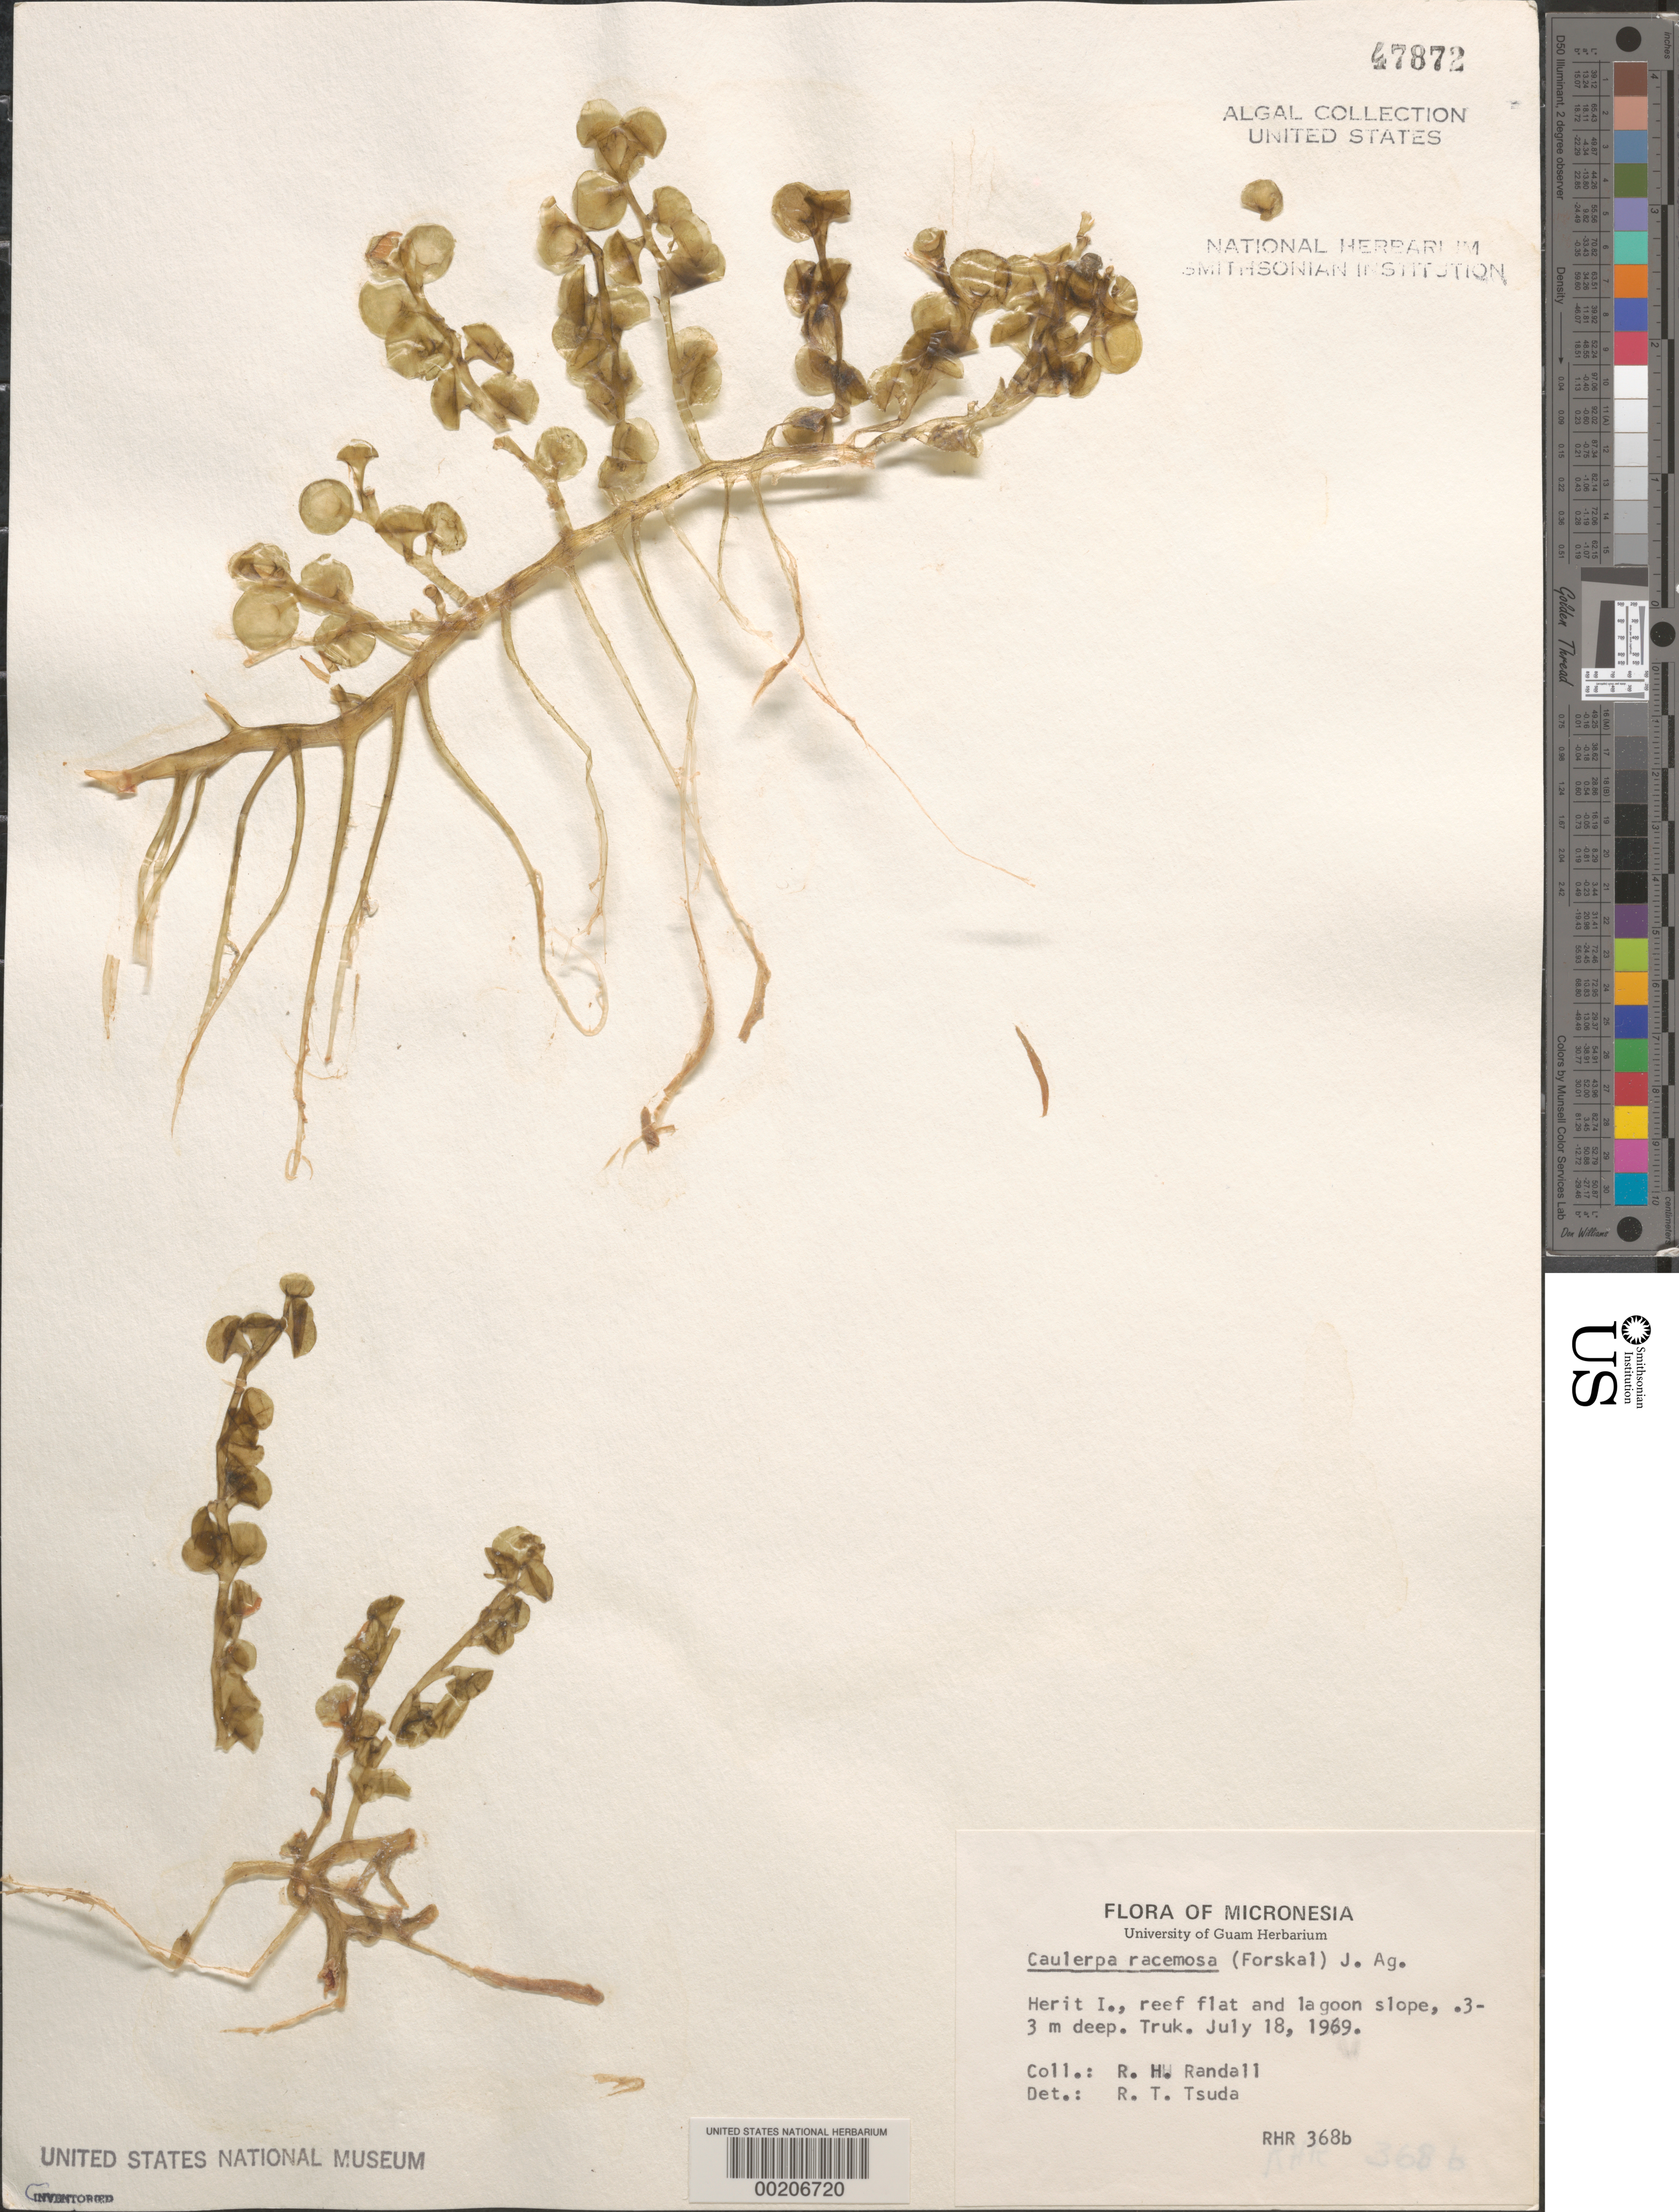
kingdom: Plantae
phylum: Chlorophyta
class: Ulvophyceae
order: Bryopsidales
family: Caulerpaceae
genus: Caulerpa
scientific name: Caulerpa racemosa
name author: (Forssk.) J. Agardh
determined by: Tsuda, R. T.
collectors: R. Randall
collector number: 368b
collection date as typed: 18 Jul 1969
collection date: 1969-07-18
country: Micronesia, Federated States of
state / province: Truk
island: Herit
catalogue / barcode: US 47872